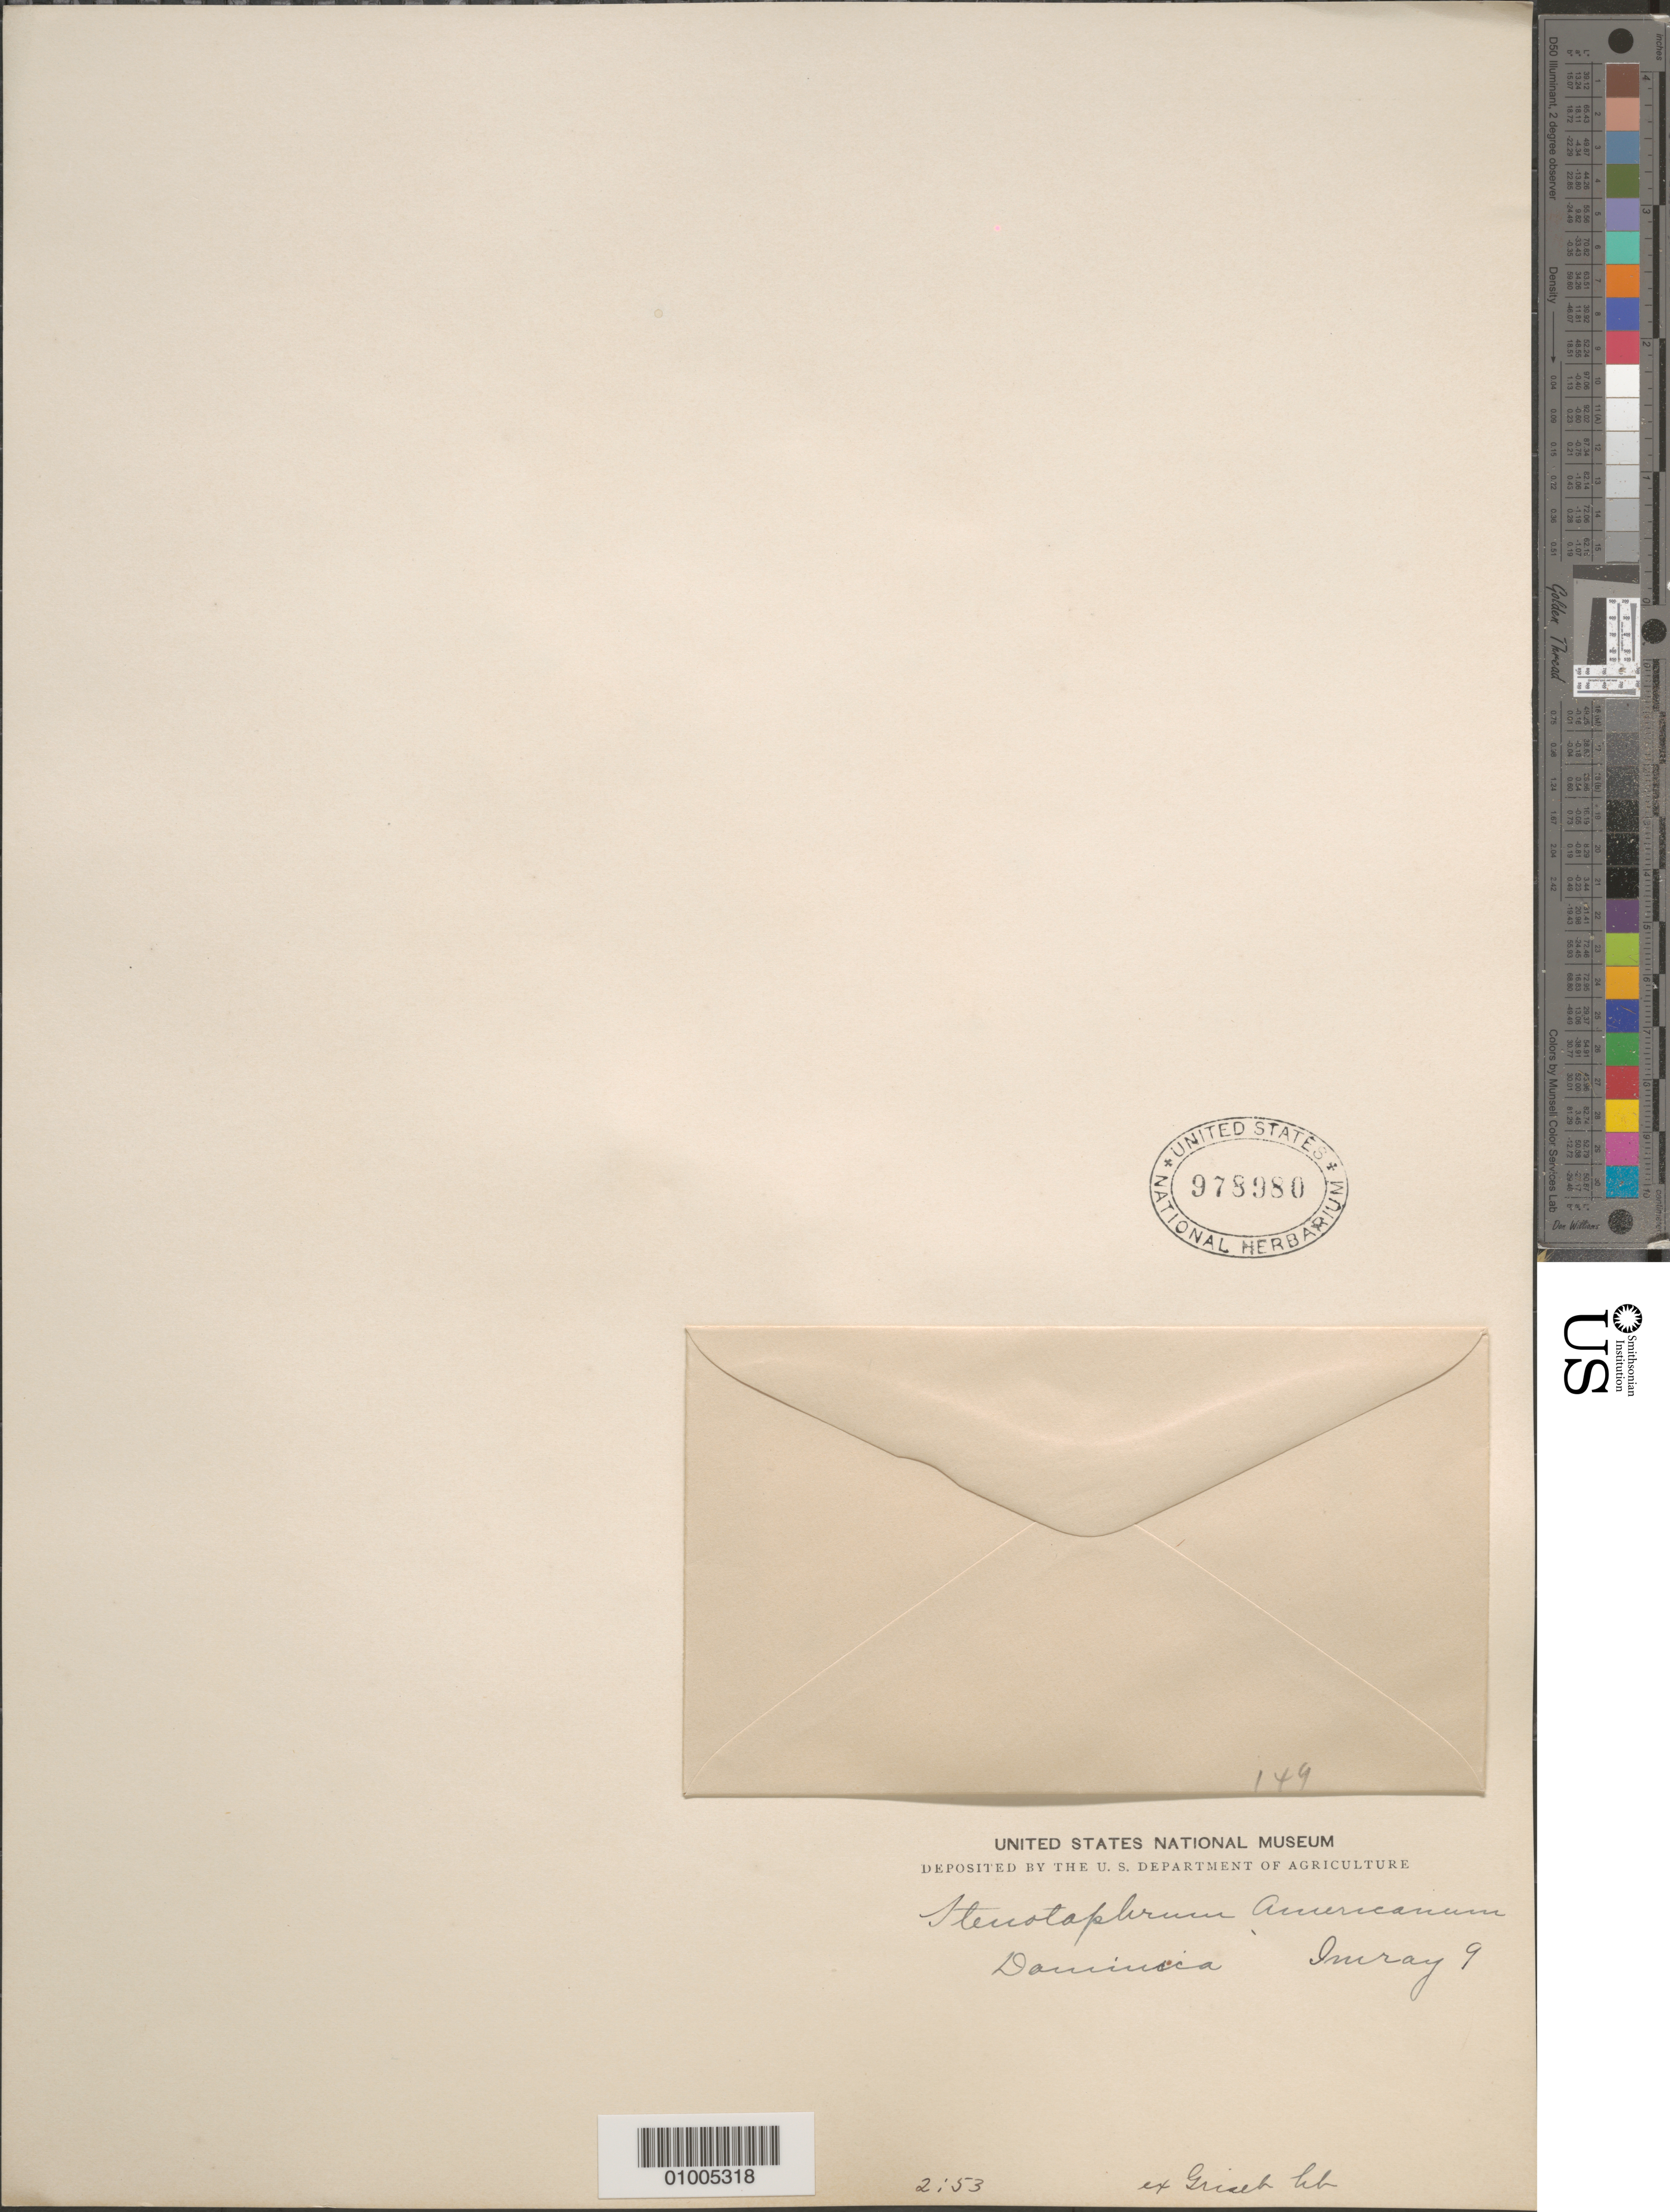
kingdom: Plantae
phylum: Tracheophyta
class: Liliopsida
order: Poales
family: Poaceae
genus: Stenotaphrum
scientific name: Stenotaphrum secundatum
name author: (Walter) Kuntze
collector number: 149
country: Dominica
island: Dominica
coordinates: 0 N, 0 E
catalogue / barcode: US 978980